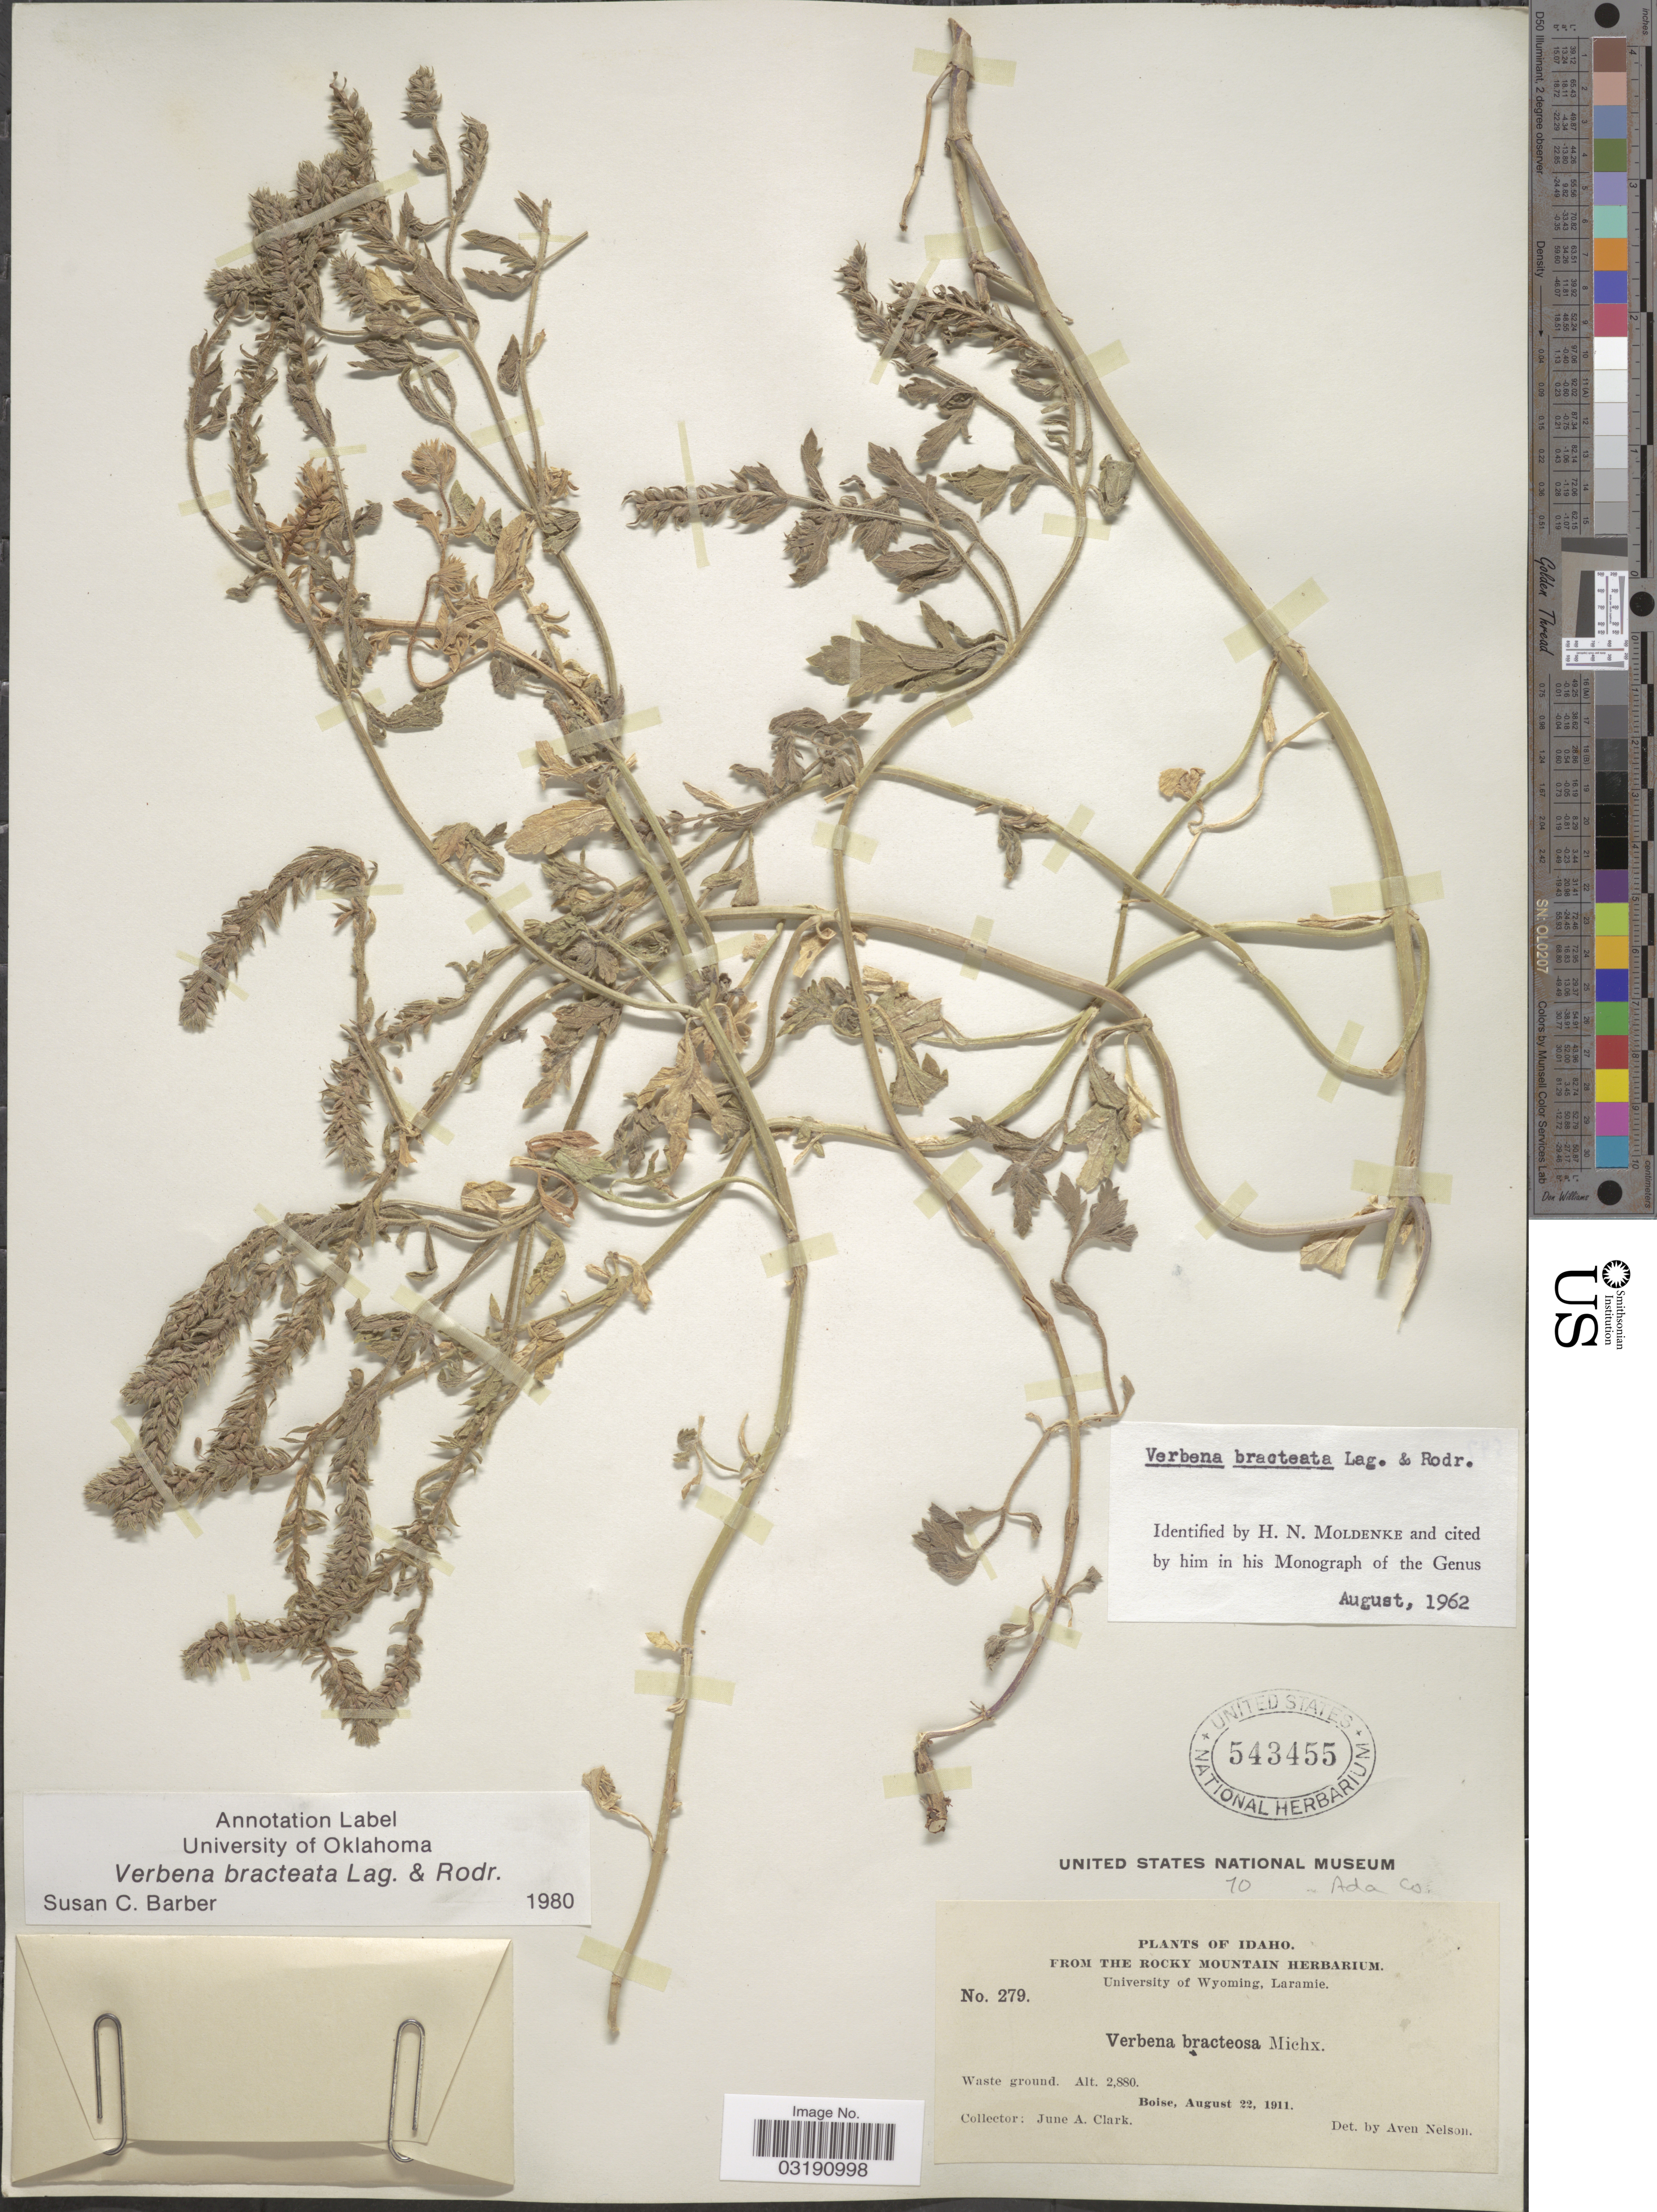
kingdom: Plantae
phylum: Tracheophyta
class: Magnoliopsida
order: Lamiales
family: Verbenaceae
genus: Verbena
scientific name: Verbena bracteata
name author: Cav. ex Lag. & Rodr.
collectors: J. A. Clark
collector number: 279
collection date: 1911-08-22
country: United States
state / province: Idaho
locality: Ada Co. Boise.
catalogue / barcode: US 543455